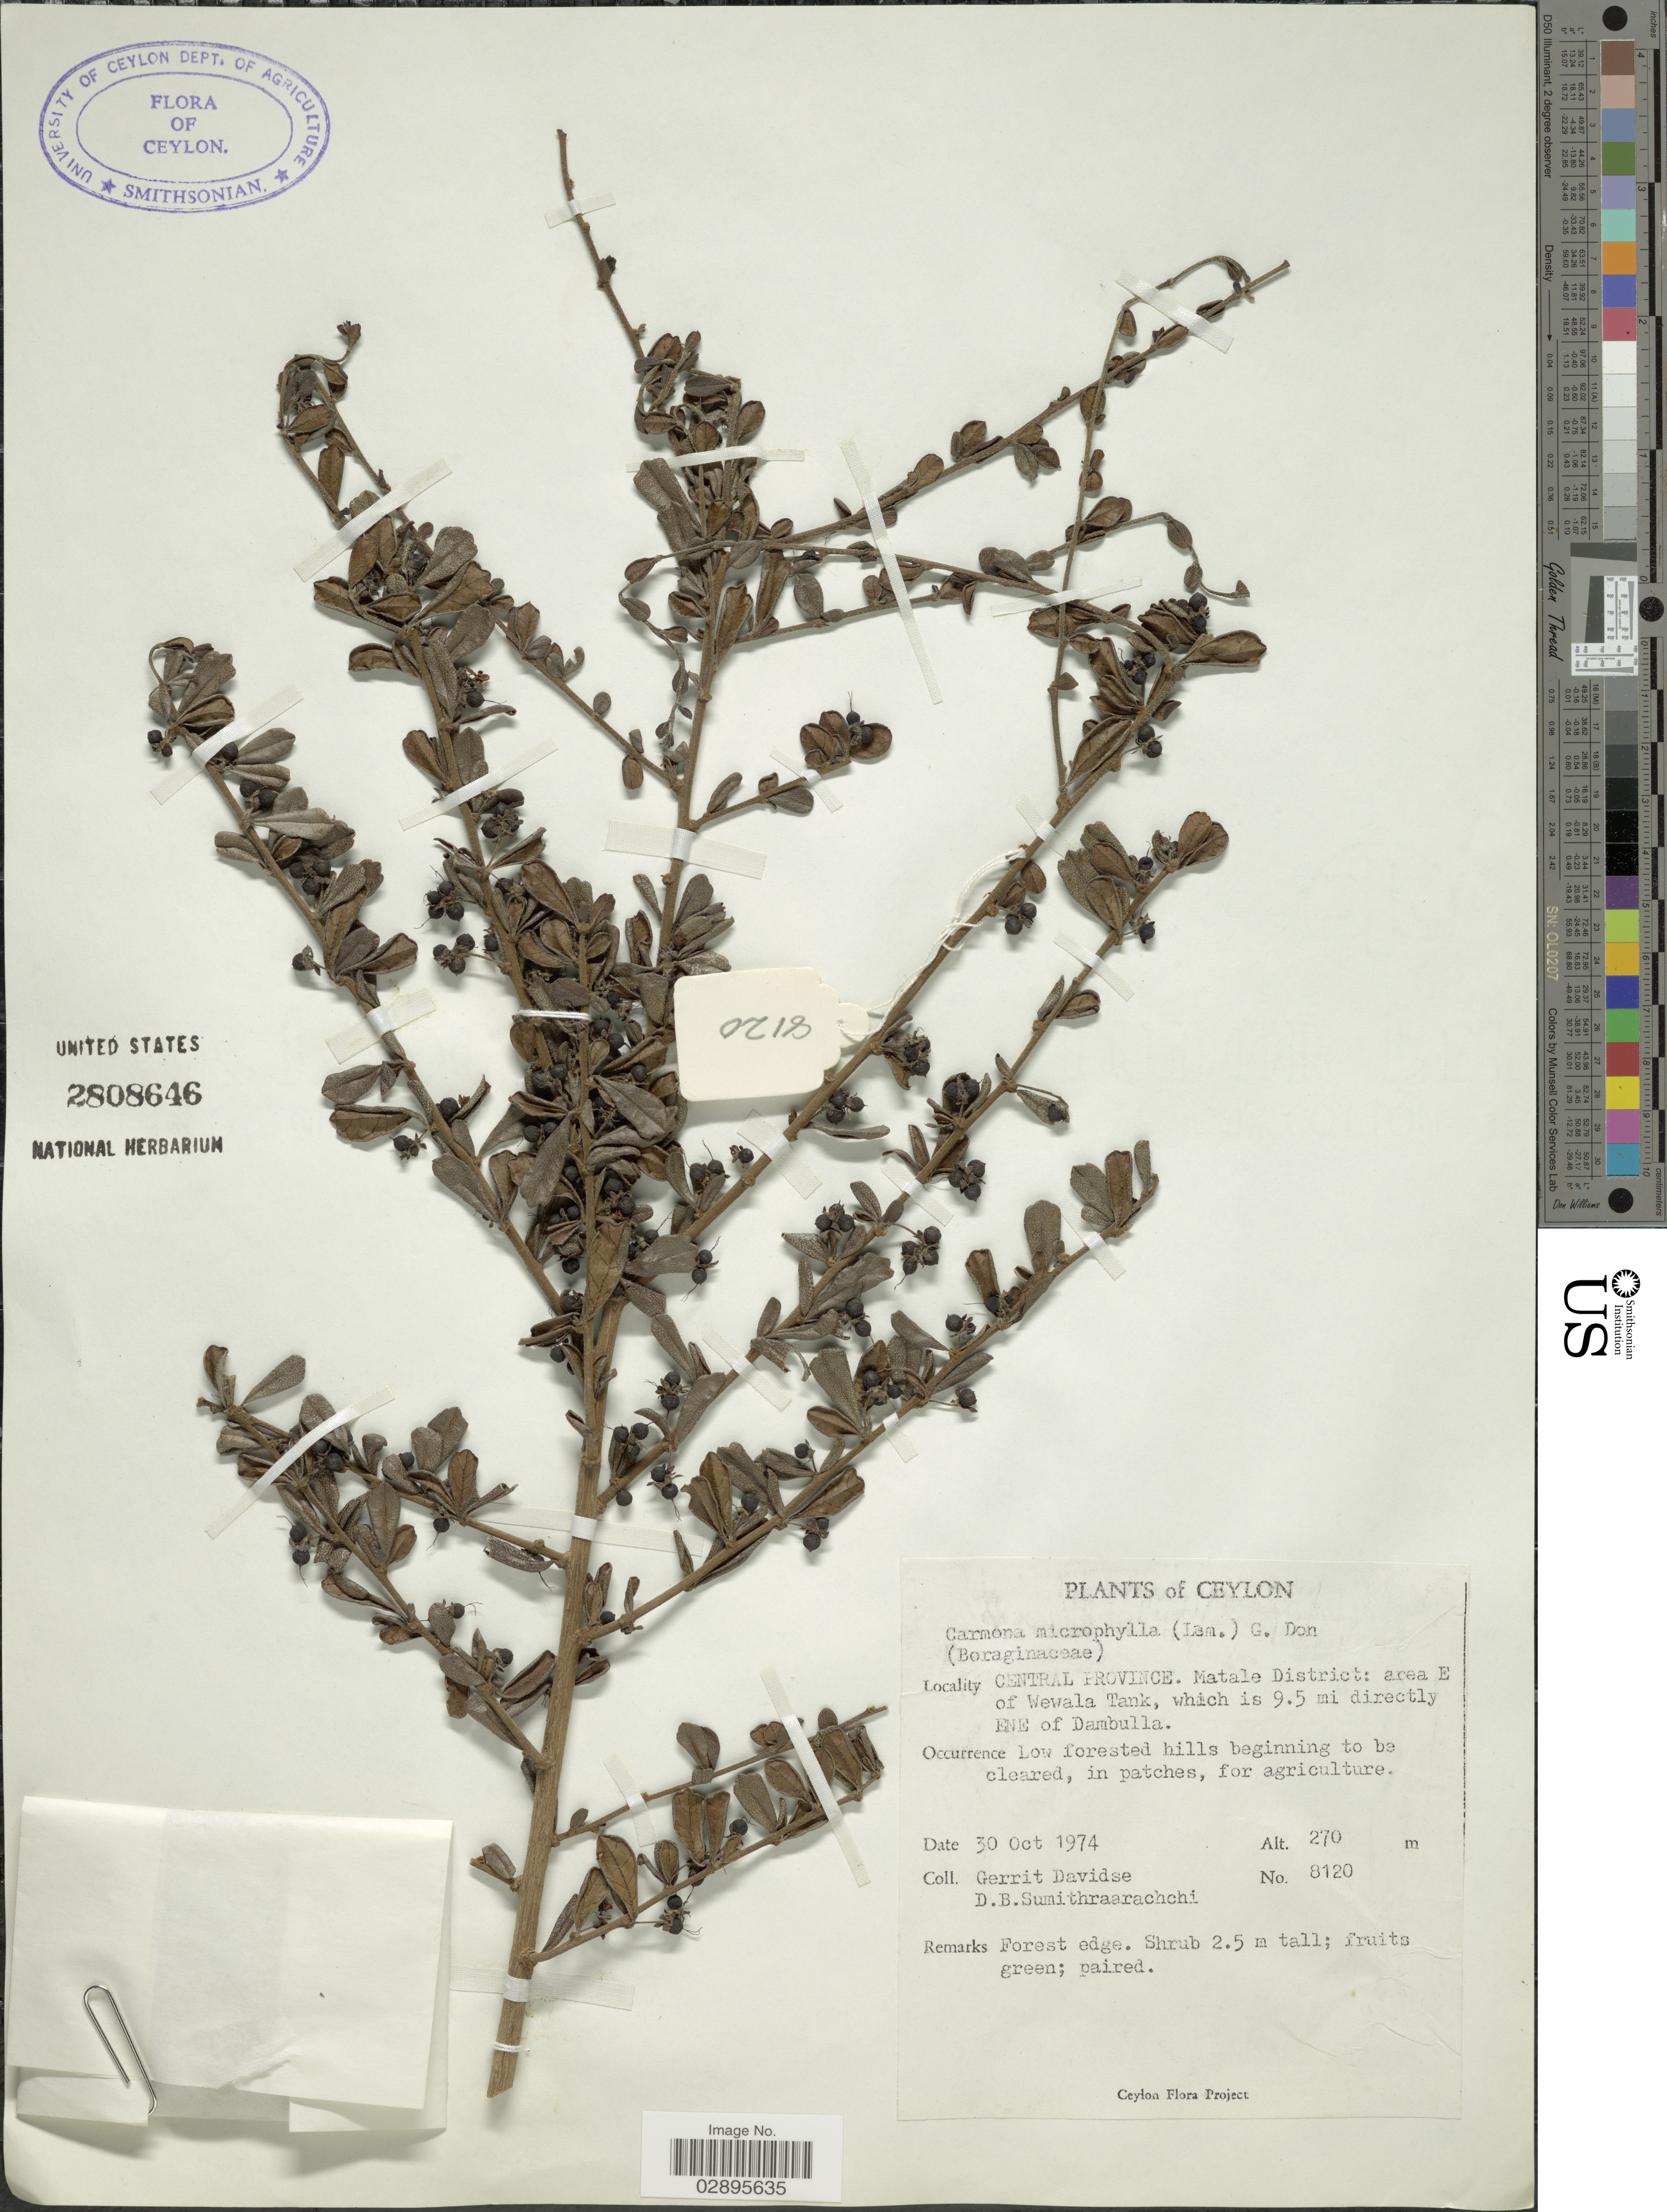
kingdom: Plantae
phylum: Tracheophyta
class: Magnoliopsida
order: Boraginales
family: Ehretiaceae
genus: Ehretia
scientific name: Ehretia microphylla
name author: Lam.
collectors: G. Davidse & D. B. Sumithraarachchi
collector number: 8120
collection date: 1974-10-30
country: Sri Lanka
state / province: Central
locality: Ceylon. Matale District: area E of Wewala Tank, which is 9.5 mi directly ENE of Dambulla.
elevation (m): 270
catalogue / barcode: US 2808646